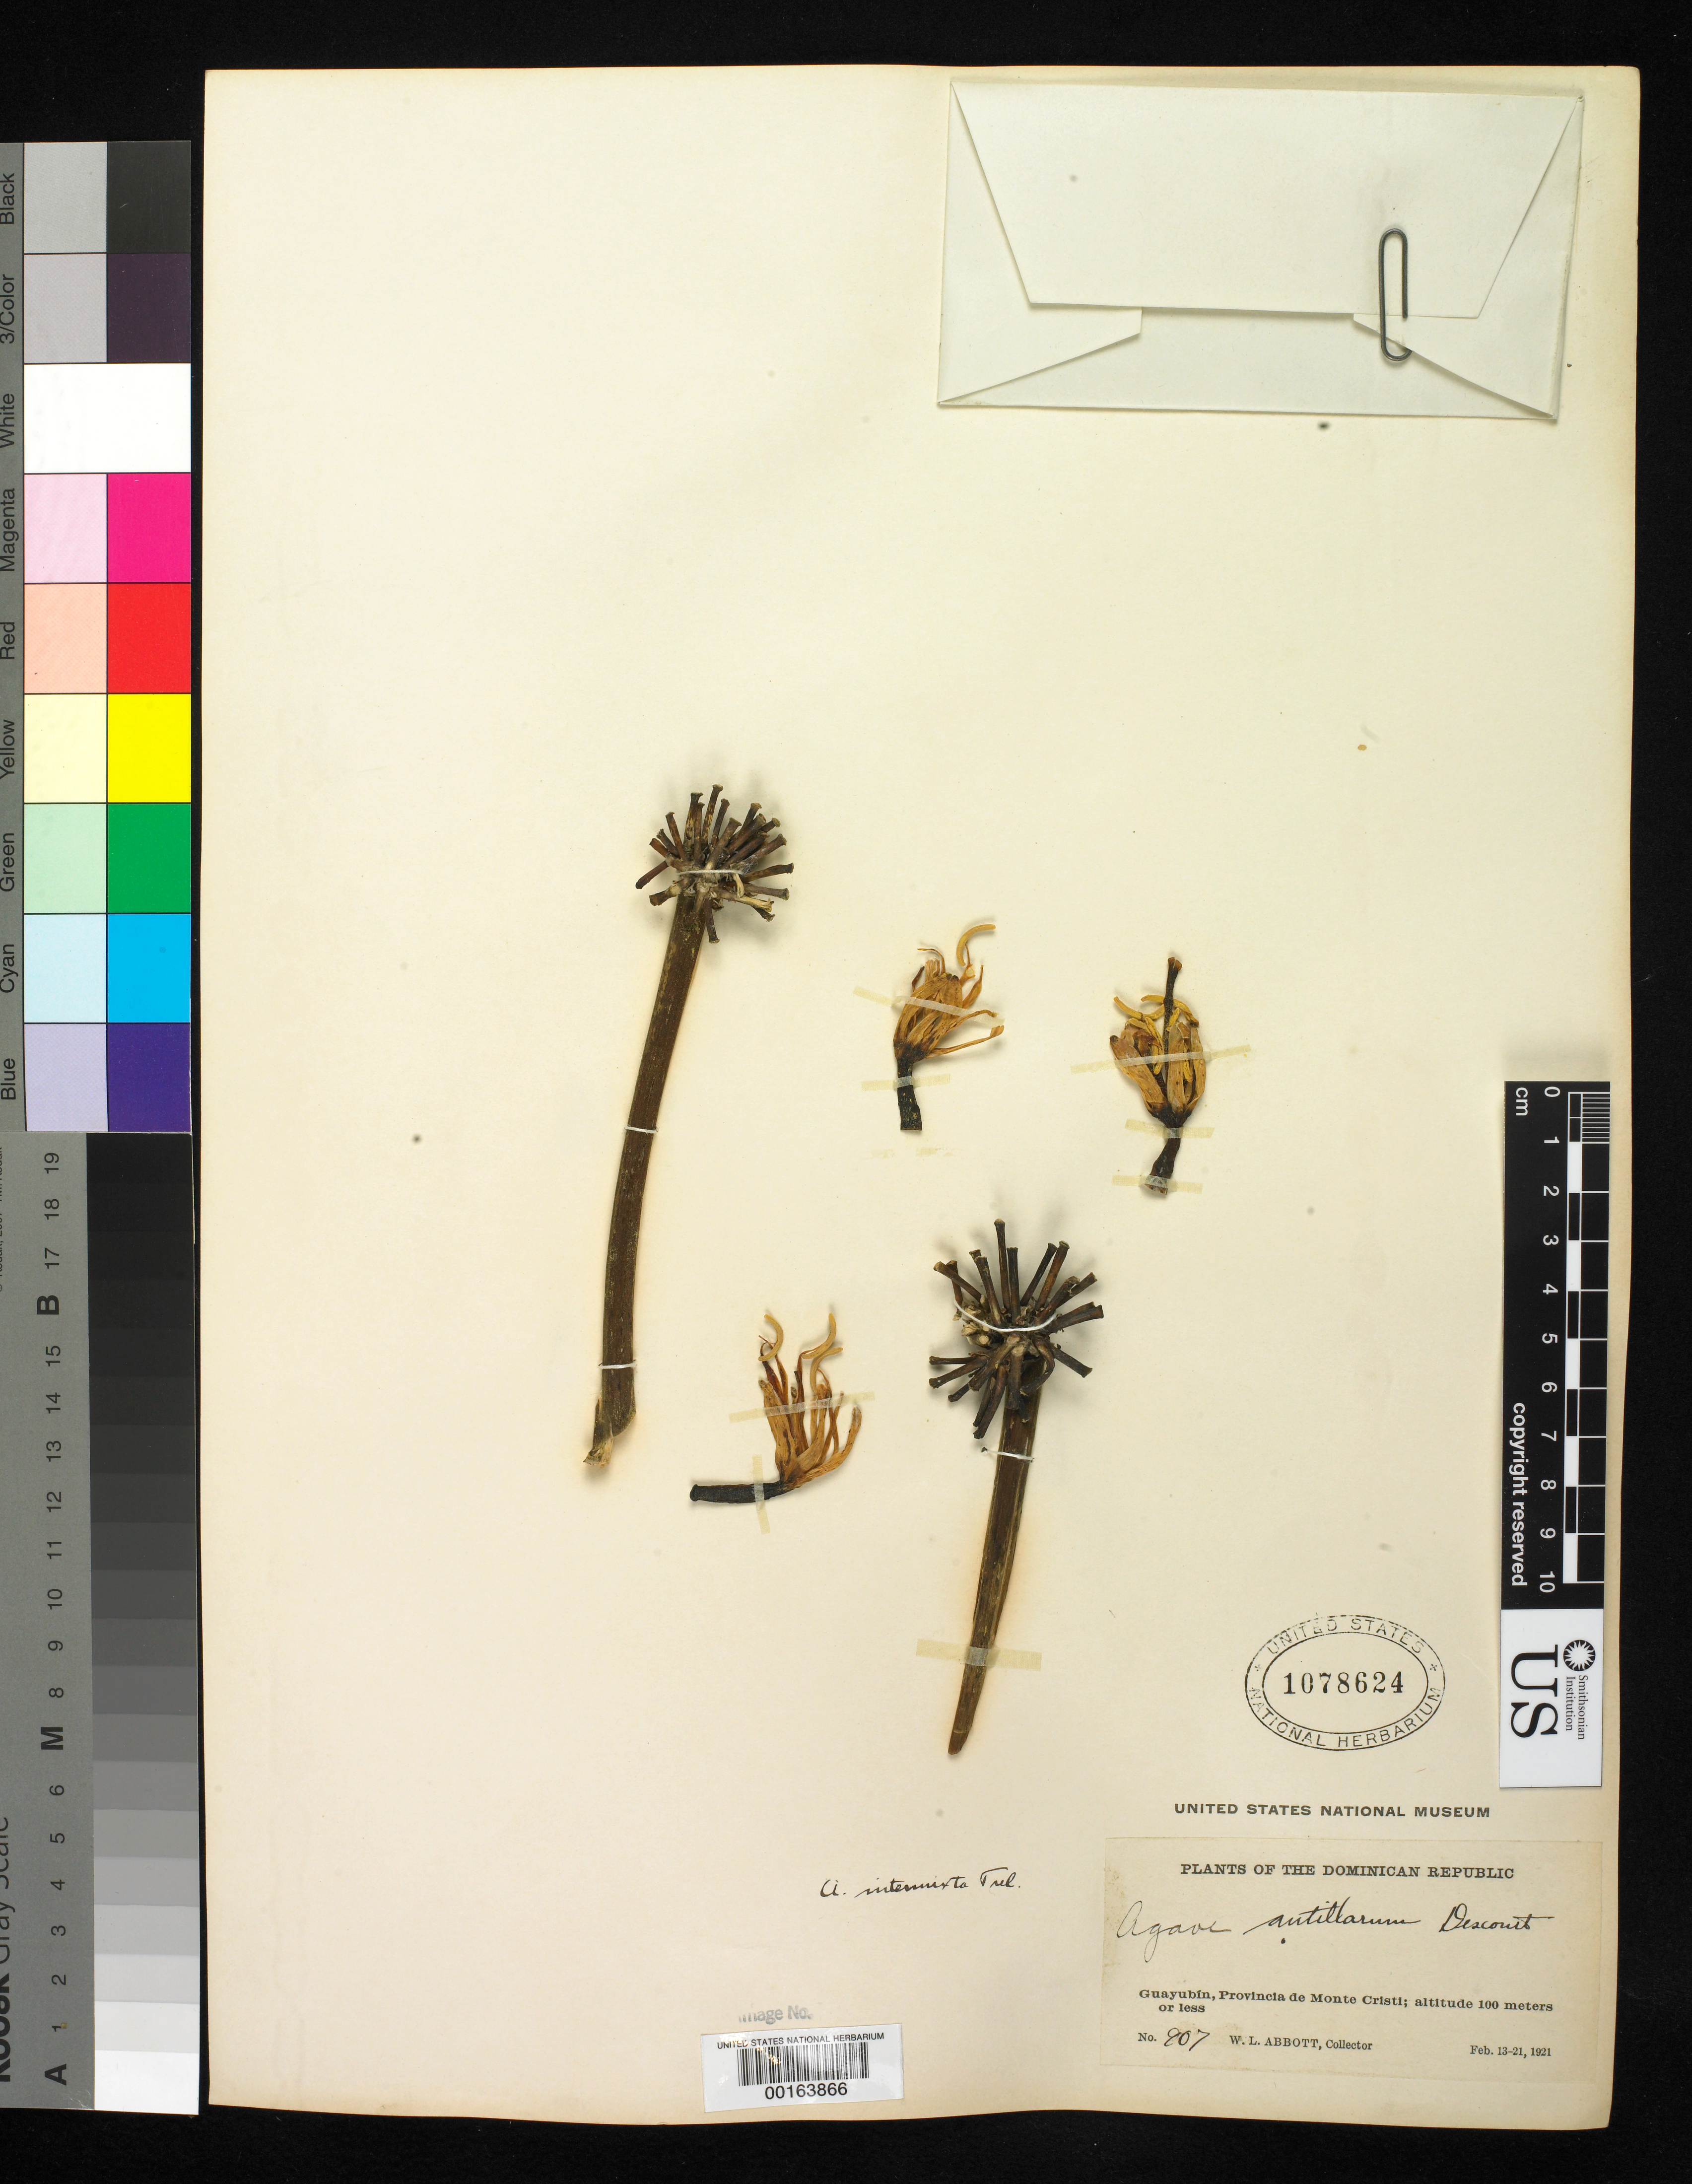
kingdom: Plantae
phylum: Tracheophyta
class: Liliopsida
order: Asparagales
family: Asparagaceae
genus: Agave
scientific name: Agave intermixta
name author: Trel.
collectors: W. L. Abbott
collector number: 907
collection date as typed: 13 Feb 1921 to 21 Feb 1921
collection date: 1921-02-13/1921-02-21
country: Dominican Republic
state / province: Monte Cristi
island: Hispaniola Island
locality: Guayubin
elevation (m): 100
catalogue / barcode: US 1078624